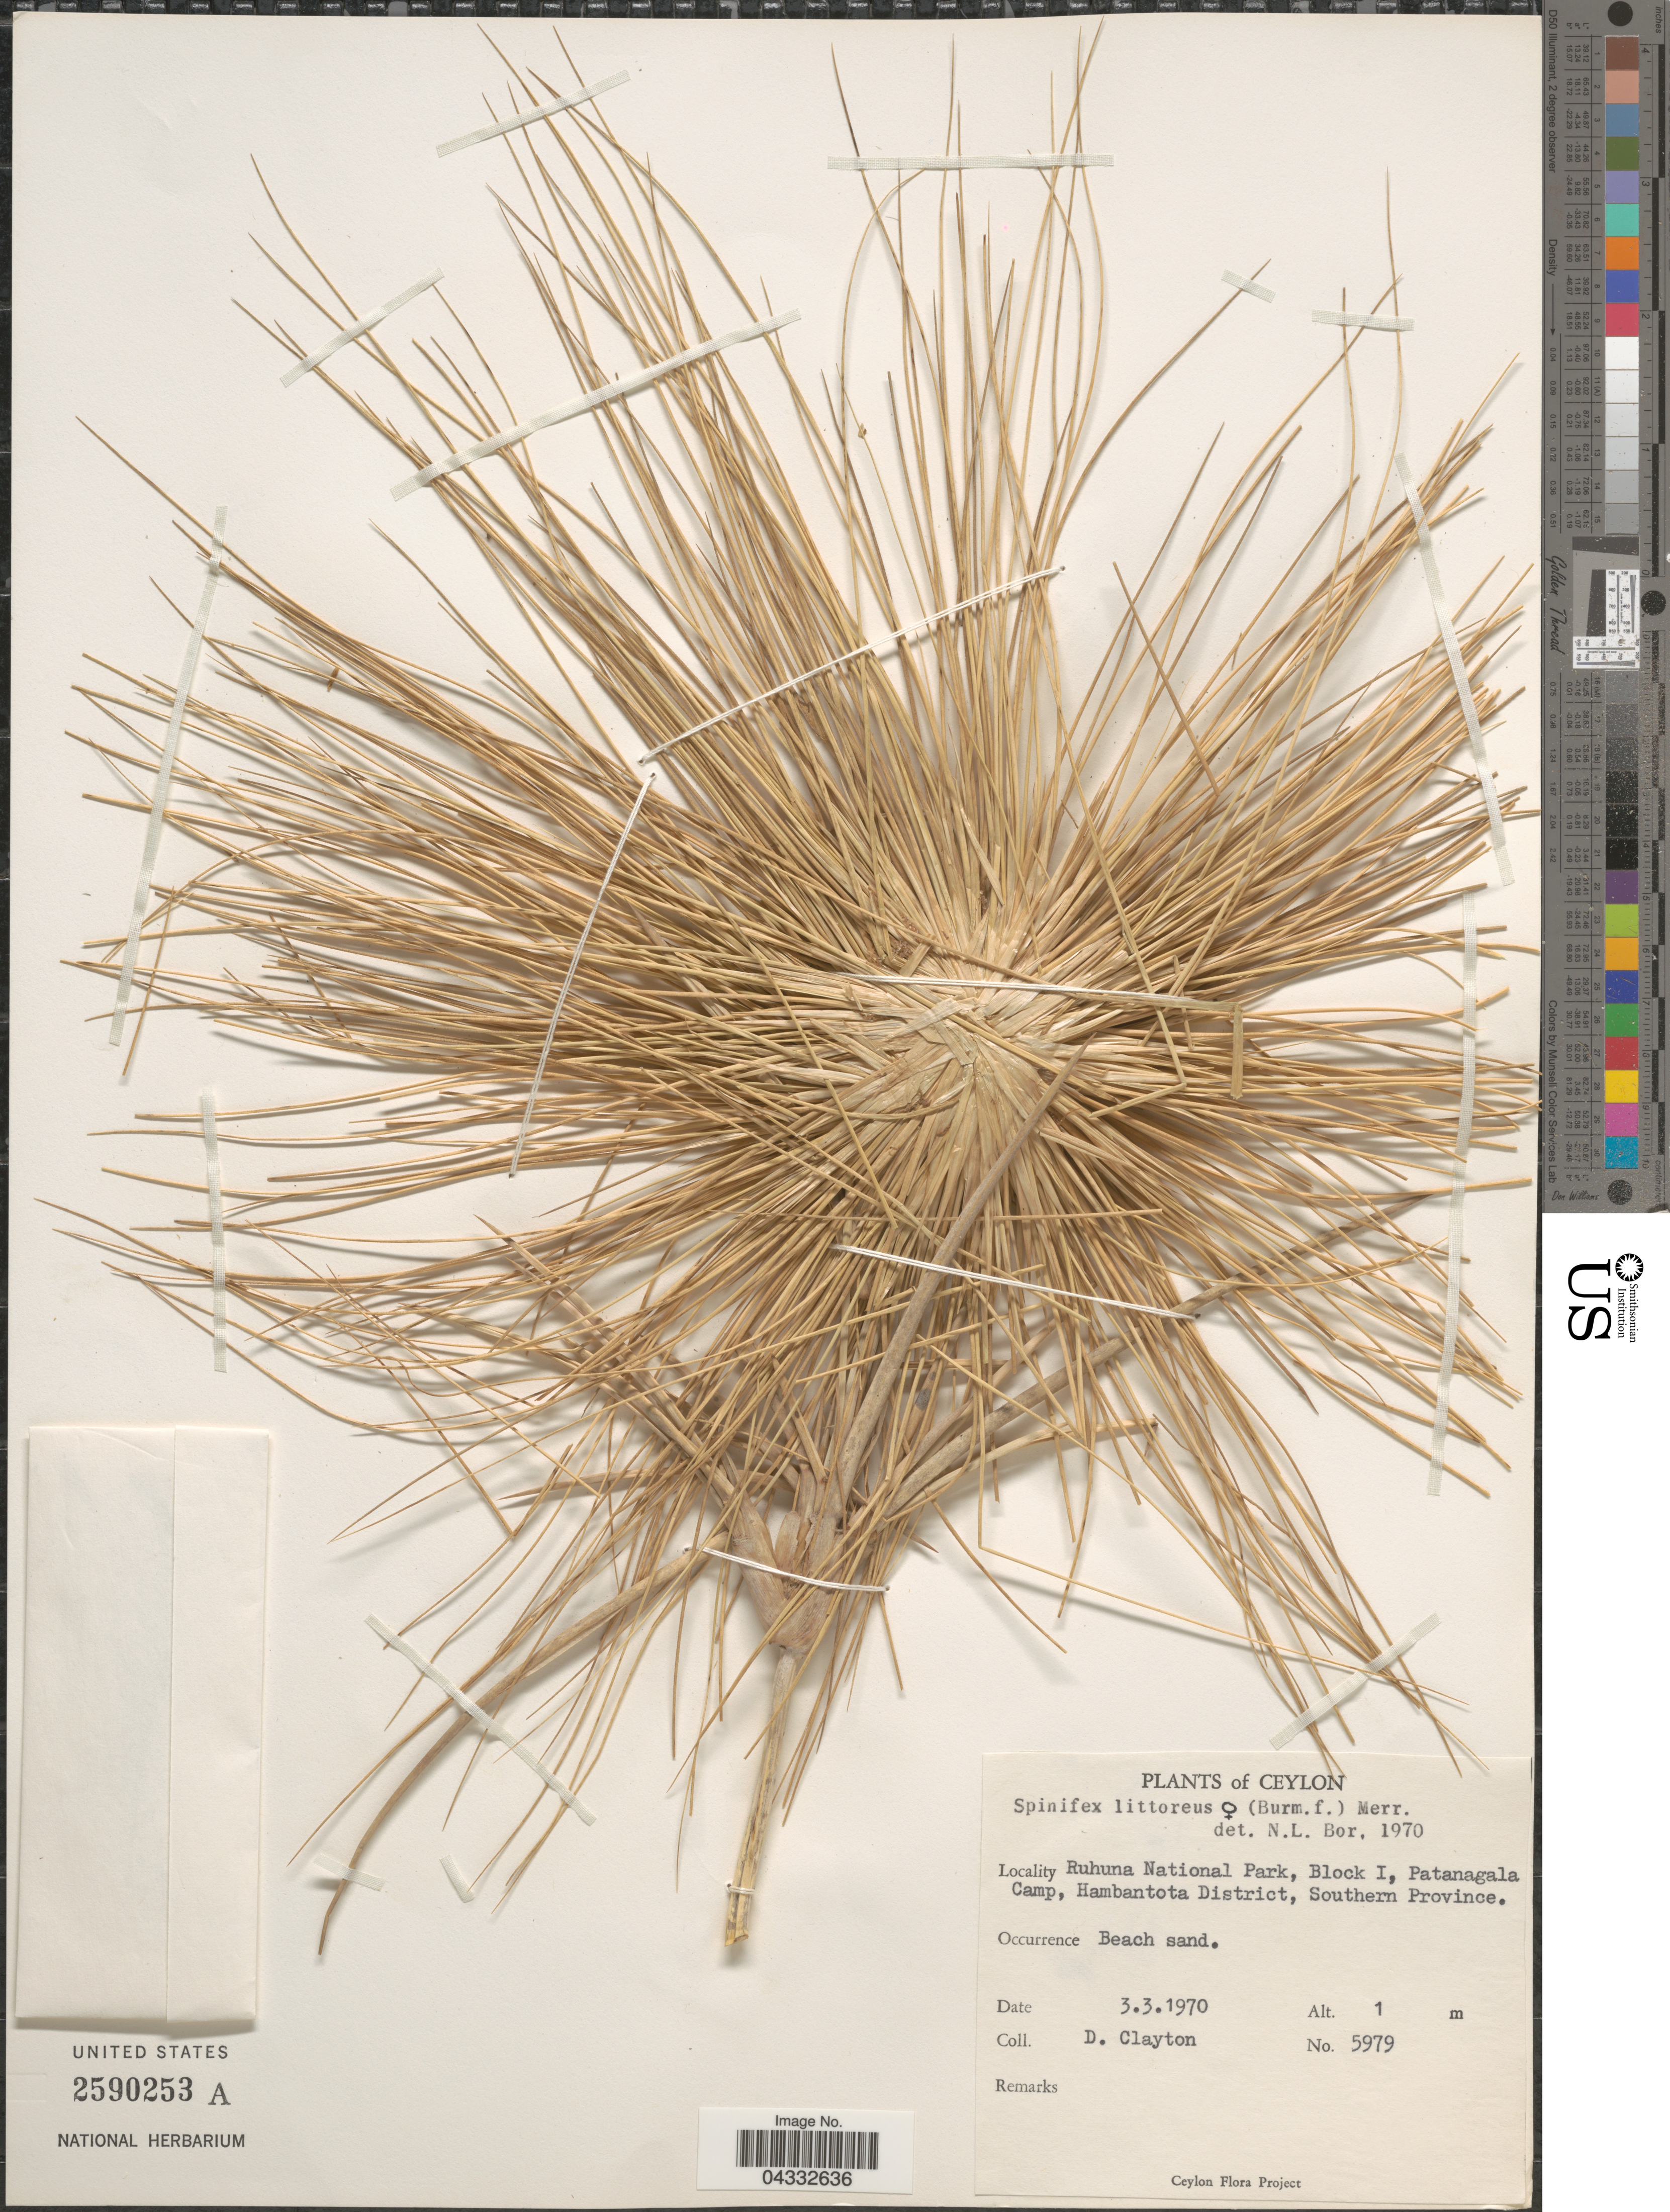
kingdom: Plantae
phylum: Tracheophyta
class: Liliopsida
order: Poales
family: Poaceae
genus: Spinifex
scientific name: Spinifex littoreus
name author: (Burm. f.) Merr.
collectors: D. Clayton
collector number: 5979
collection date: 1970-03-03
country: Sri Lanka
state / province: Southern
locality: Ceylon. Ruhuna National Park, Block I, Patanagala Camp, Hambantota District.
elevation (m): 1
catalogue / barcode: US 2590253A